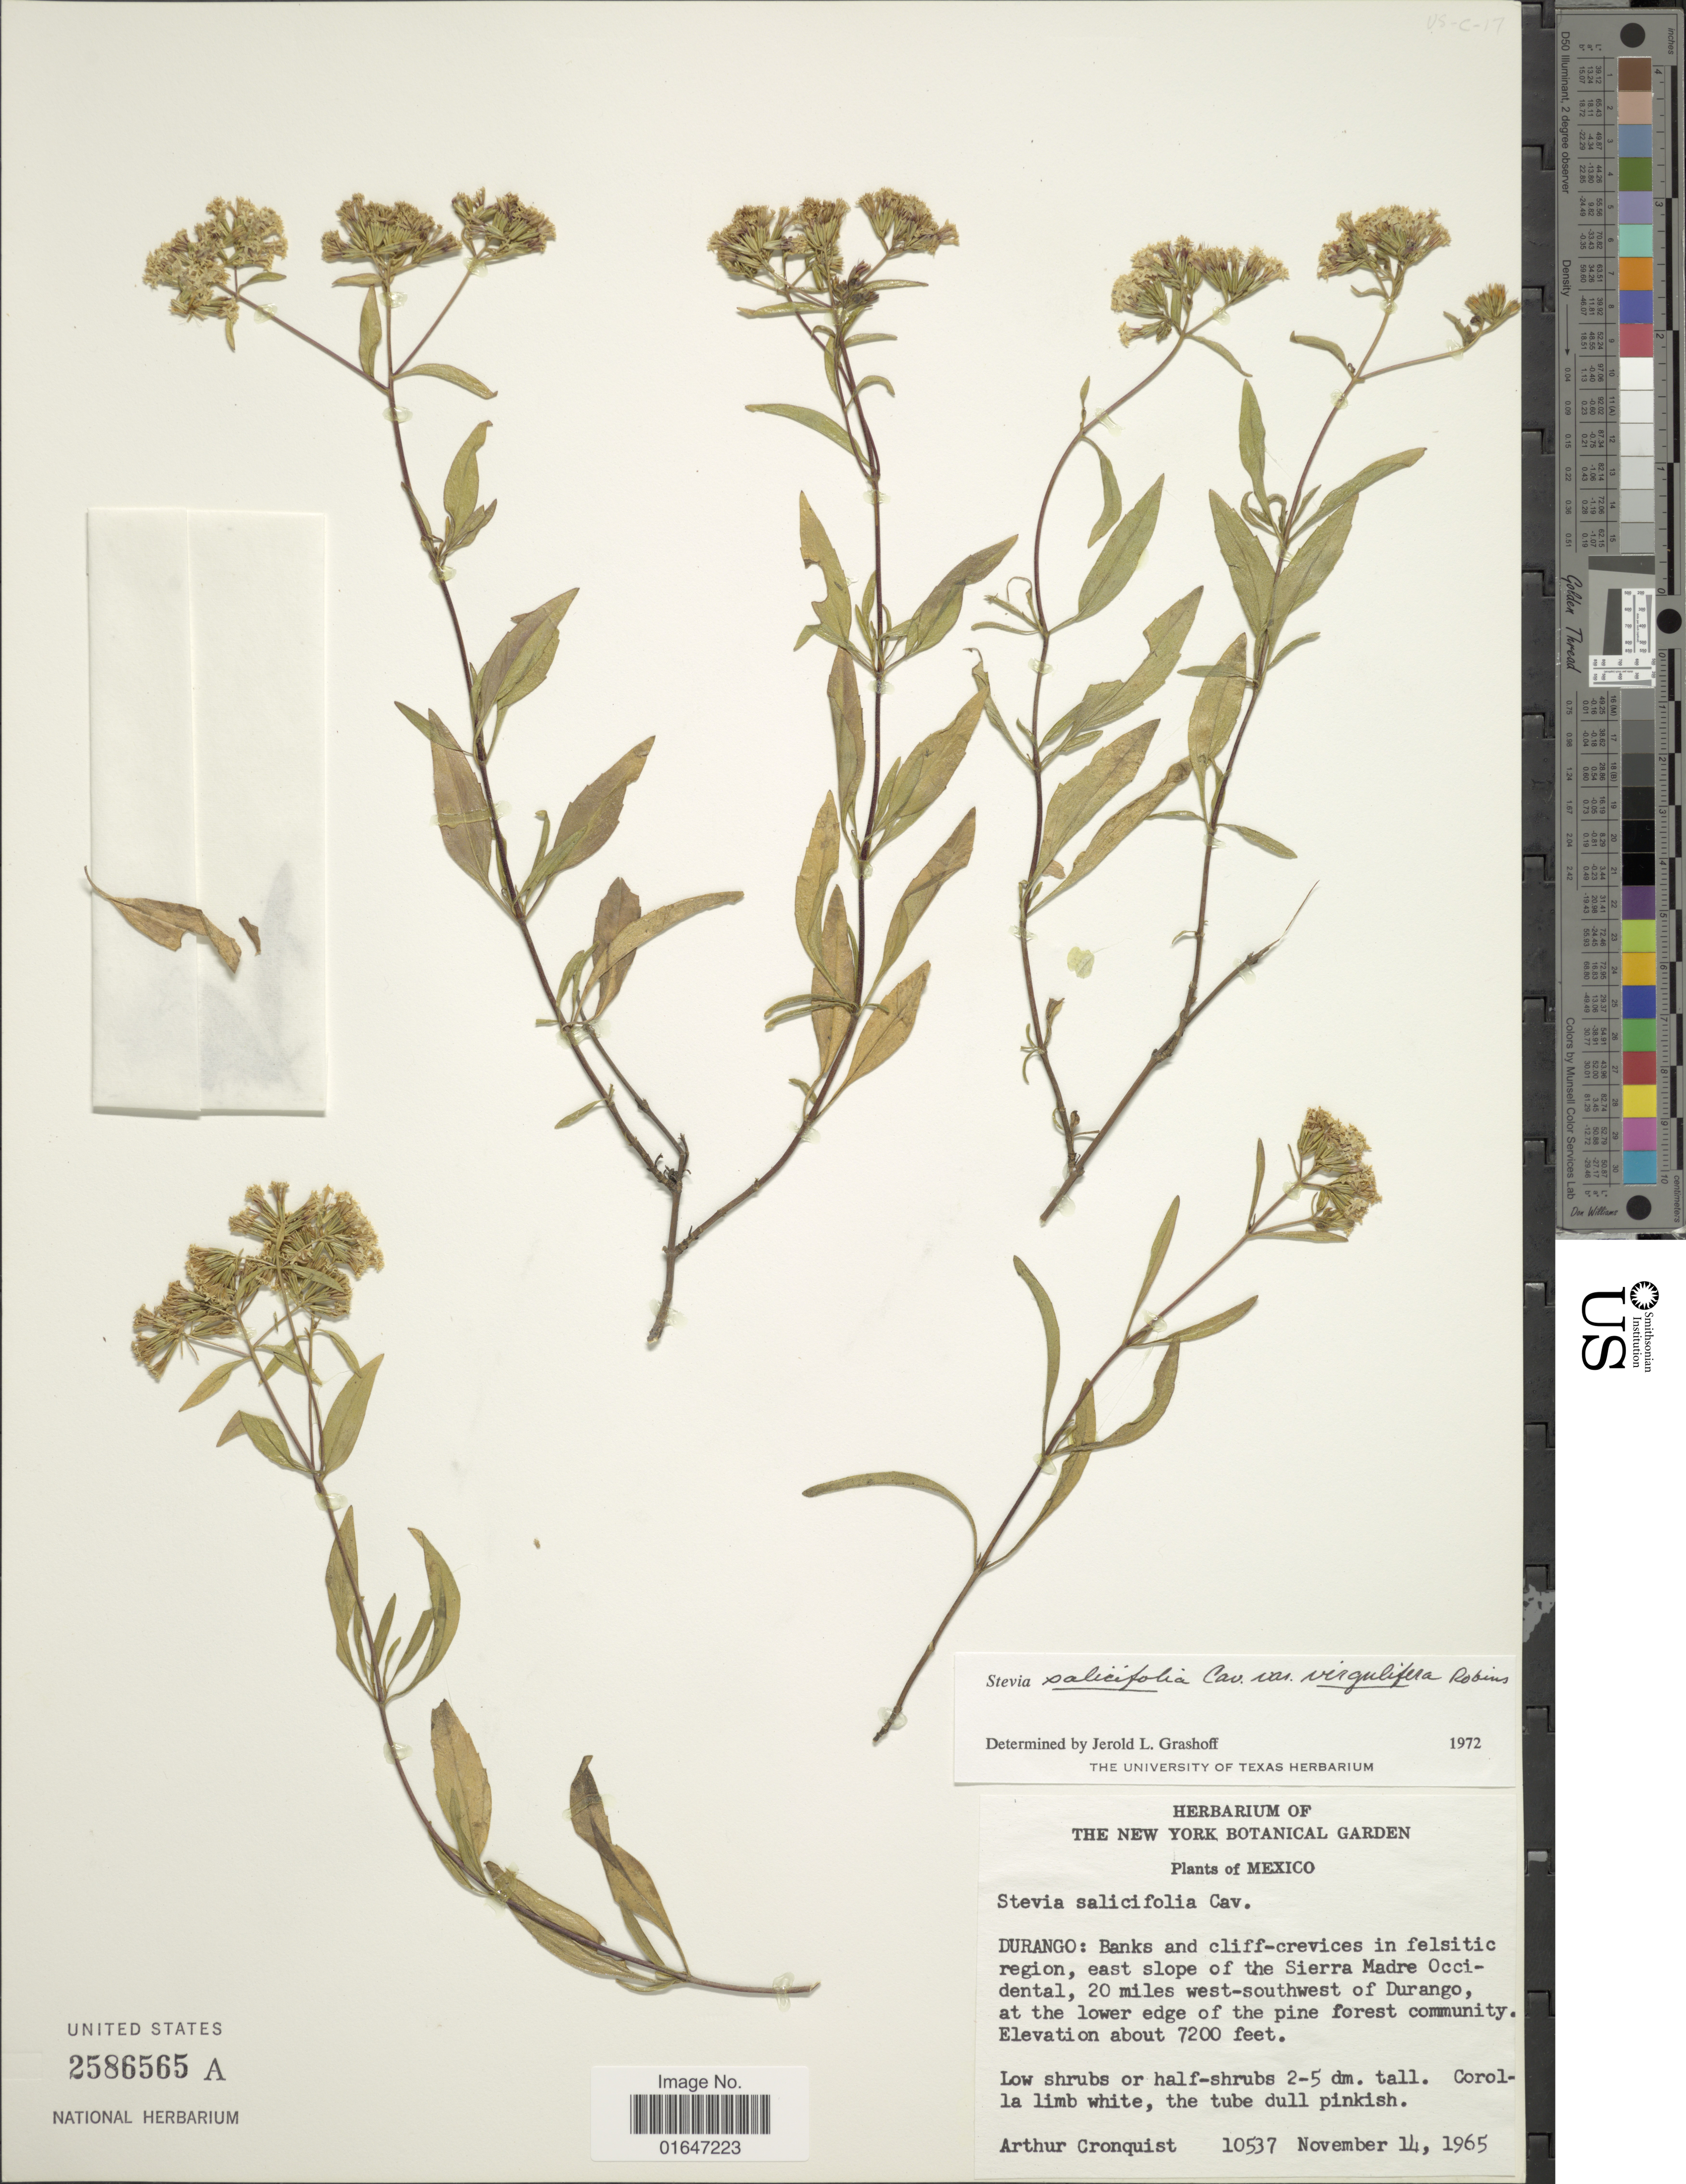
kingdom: Plantae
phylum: Tracheophyta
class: Magnoliopsida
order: Asterales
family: Asteraceae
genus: Stevia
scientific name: Stevia salicifolia var. virgulifera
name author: B.L. Rob.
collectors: A. J. Cronquist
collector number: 10537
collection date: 1965-11-14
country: Mexico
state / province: Durango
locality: Banks and cliff - crevices in felsitic region, east slope of the Sierra Madre Occidental, 20 miles west - southwest of Durango, at the lower edge of the pine forest community.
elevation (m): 2195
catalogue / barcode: US 2586565A